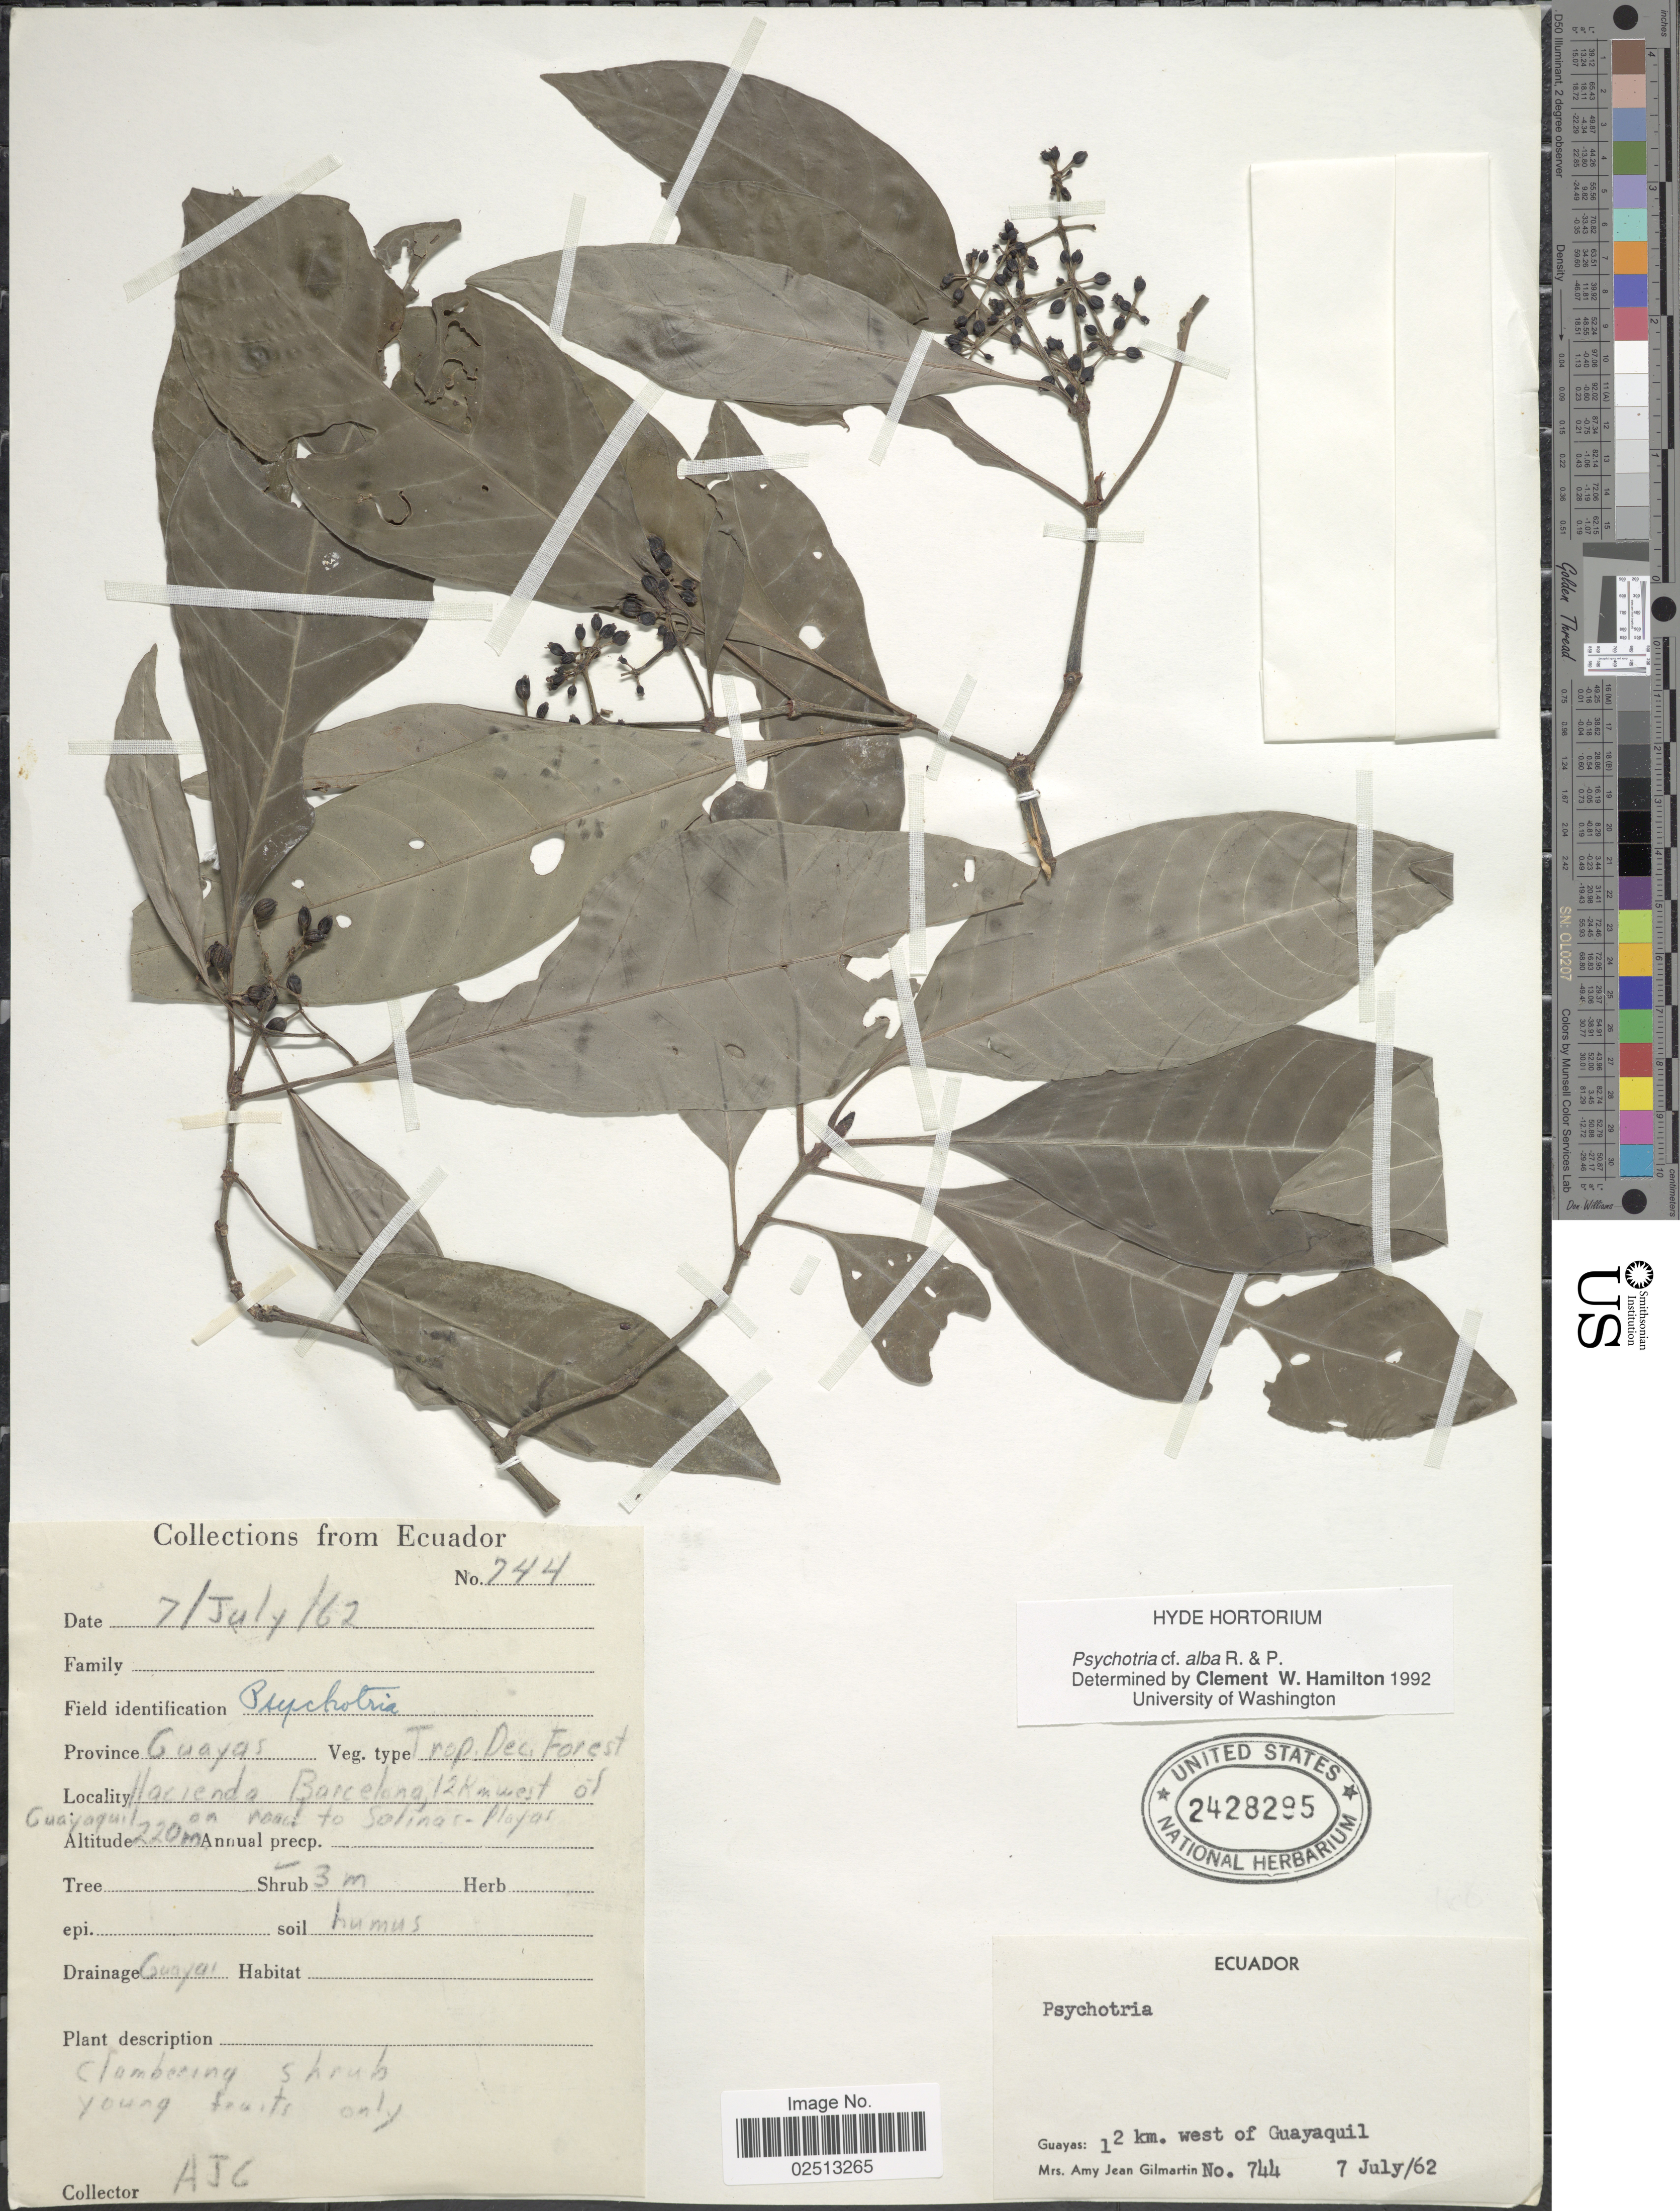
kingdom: Plantae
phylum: Tracheophyta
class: Magnoliopsida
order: Gentianales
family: Rubiaceae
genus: Psychotria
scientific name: Psychotria alba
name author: Ruiz & Pav.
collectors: A. J. Gilmartin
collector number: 744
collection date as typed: Transcribed d/m/y: 7/7/62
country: Ecuador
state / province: Guayas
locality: Guayas: 12 km. west of Guayaquil. Hacienda Barcelona, 12 km west of Guayaquil, on road to Salinas-Playas.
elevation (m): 220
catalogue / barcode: US 2428295